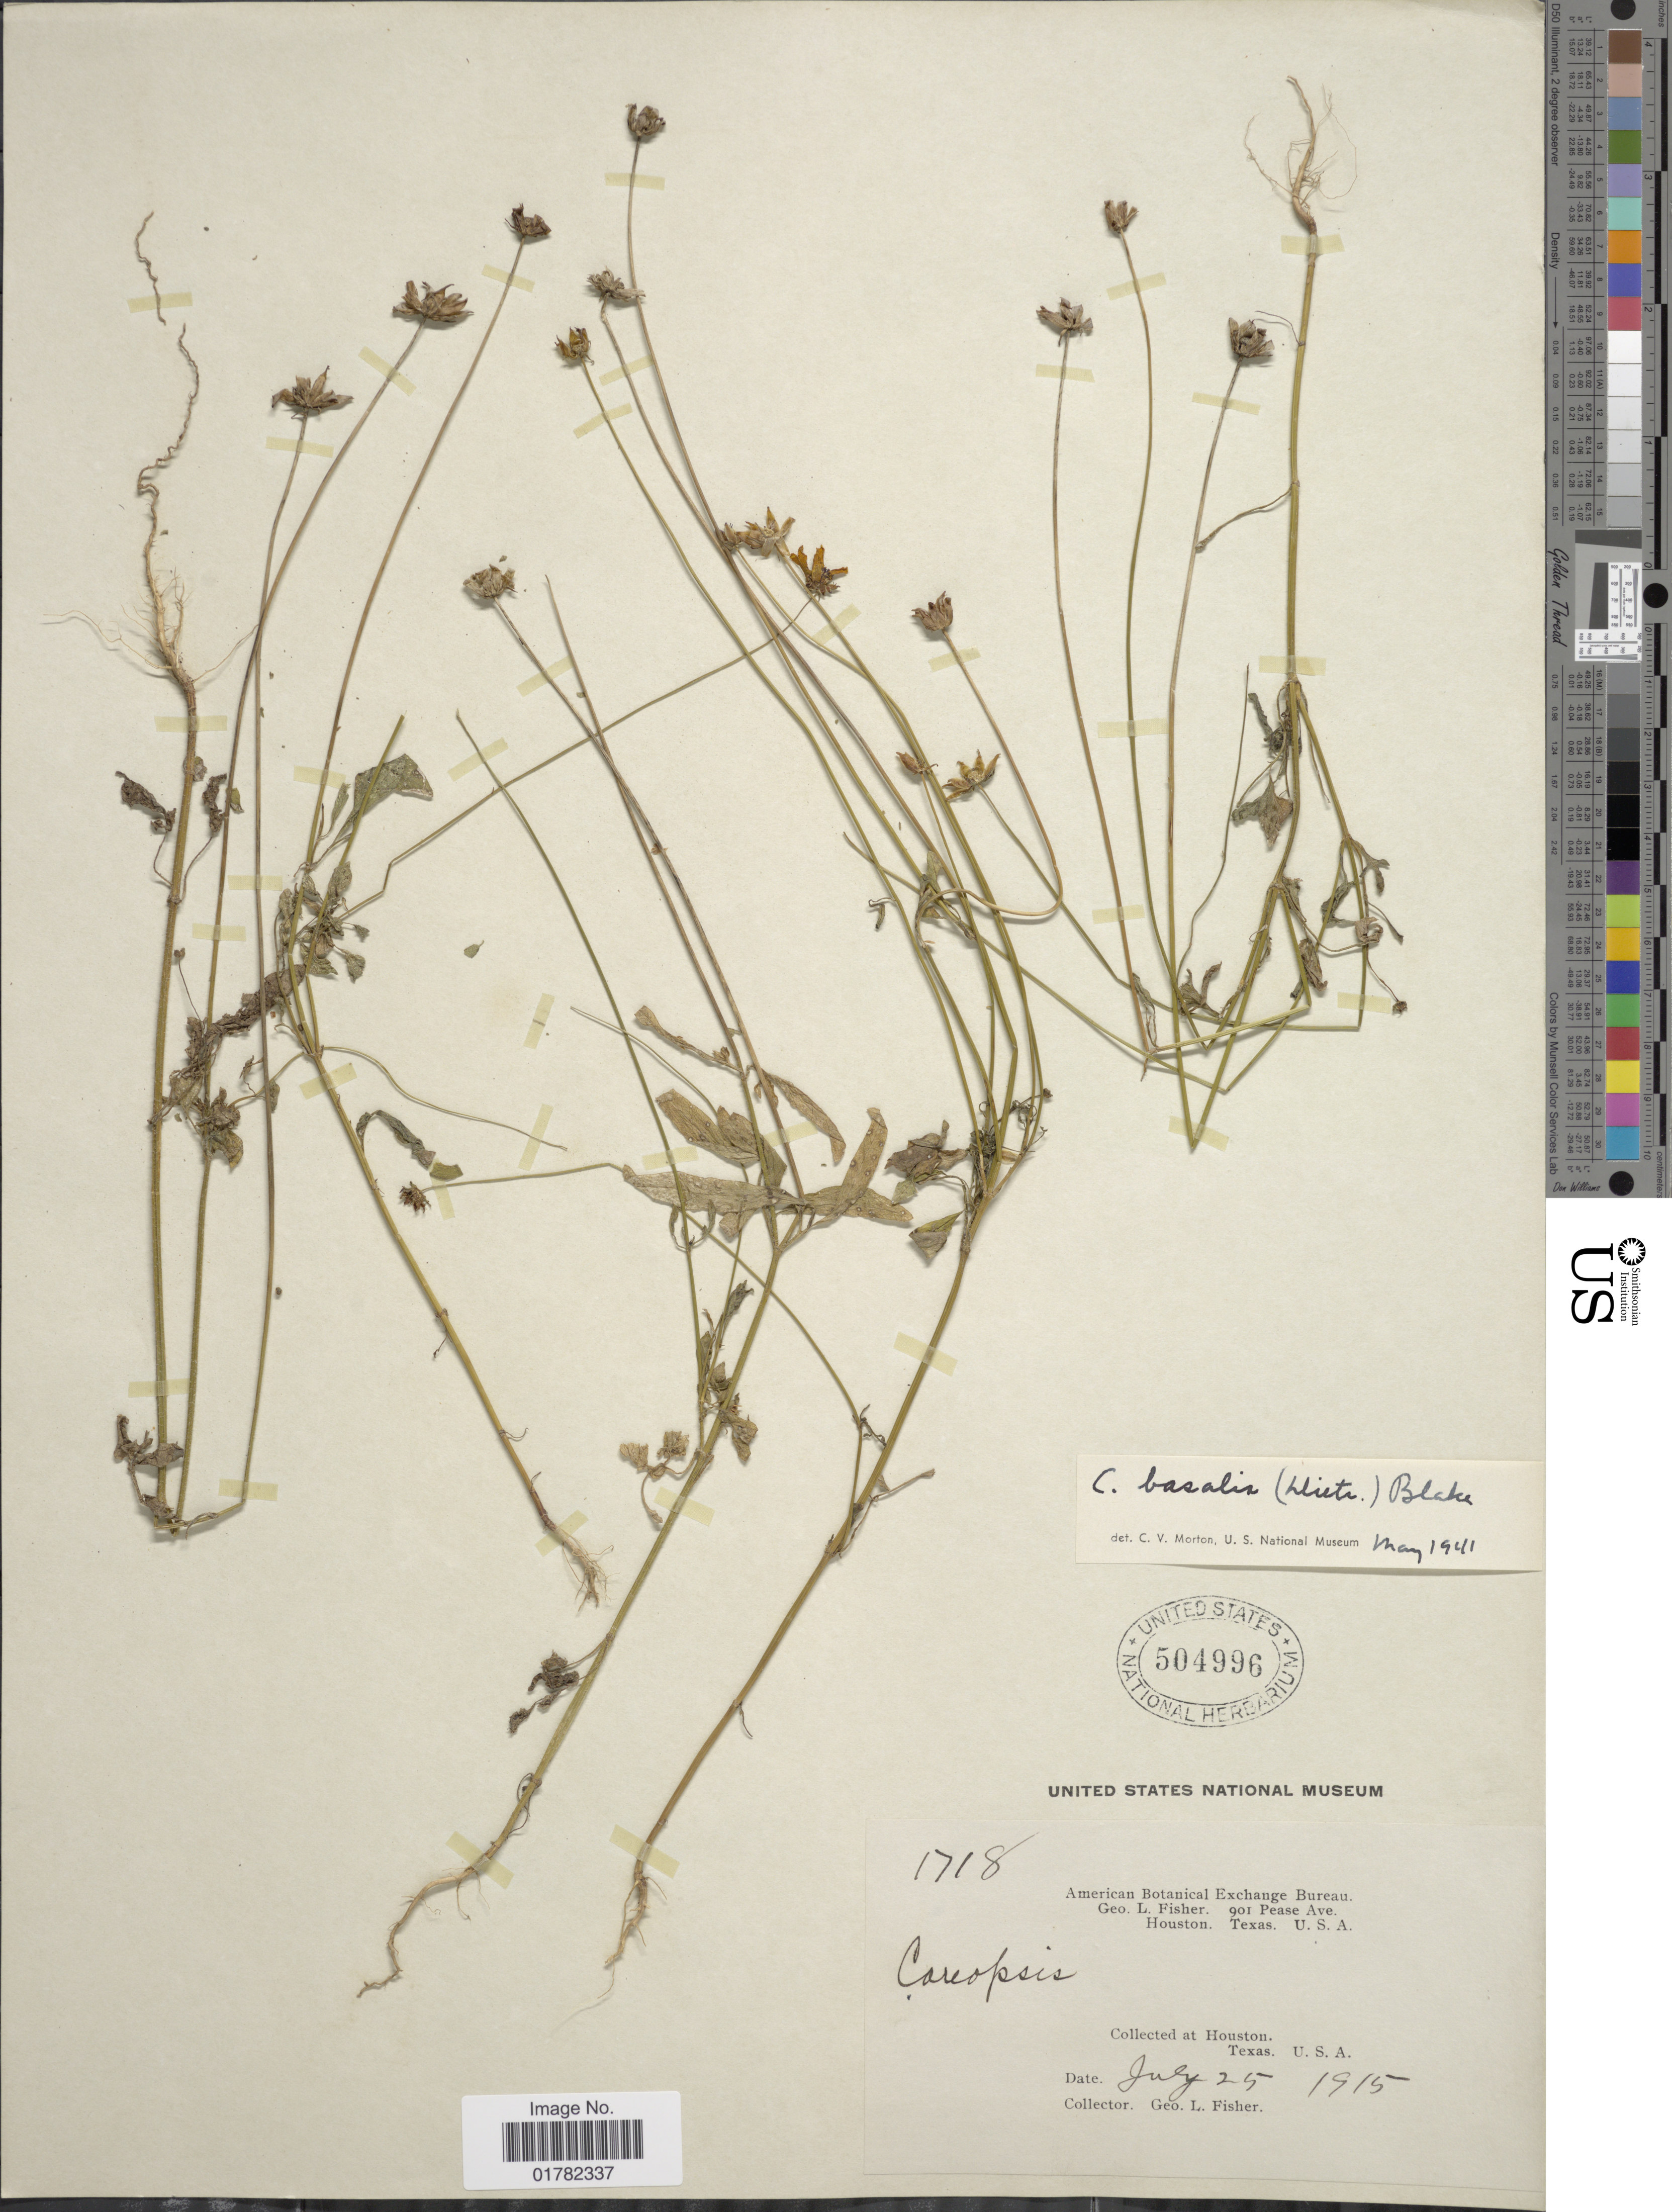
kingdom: Plantae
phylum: Tracheophyta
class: Magnoliopsida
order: Asterales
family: Asteraceae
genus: Coreopsis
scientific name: Coreopsis basalis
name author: S.F. Blake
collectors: G. L. Fisher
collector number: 1718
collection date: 1915-07-25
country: United States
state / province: Texas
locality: Houston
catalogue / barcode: US 504996